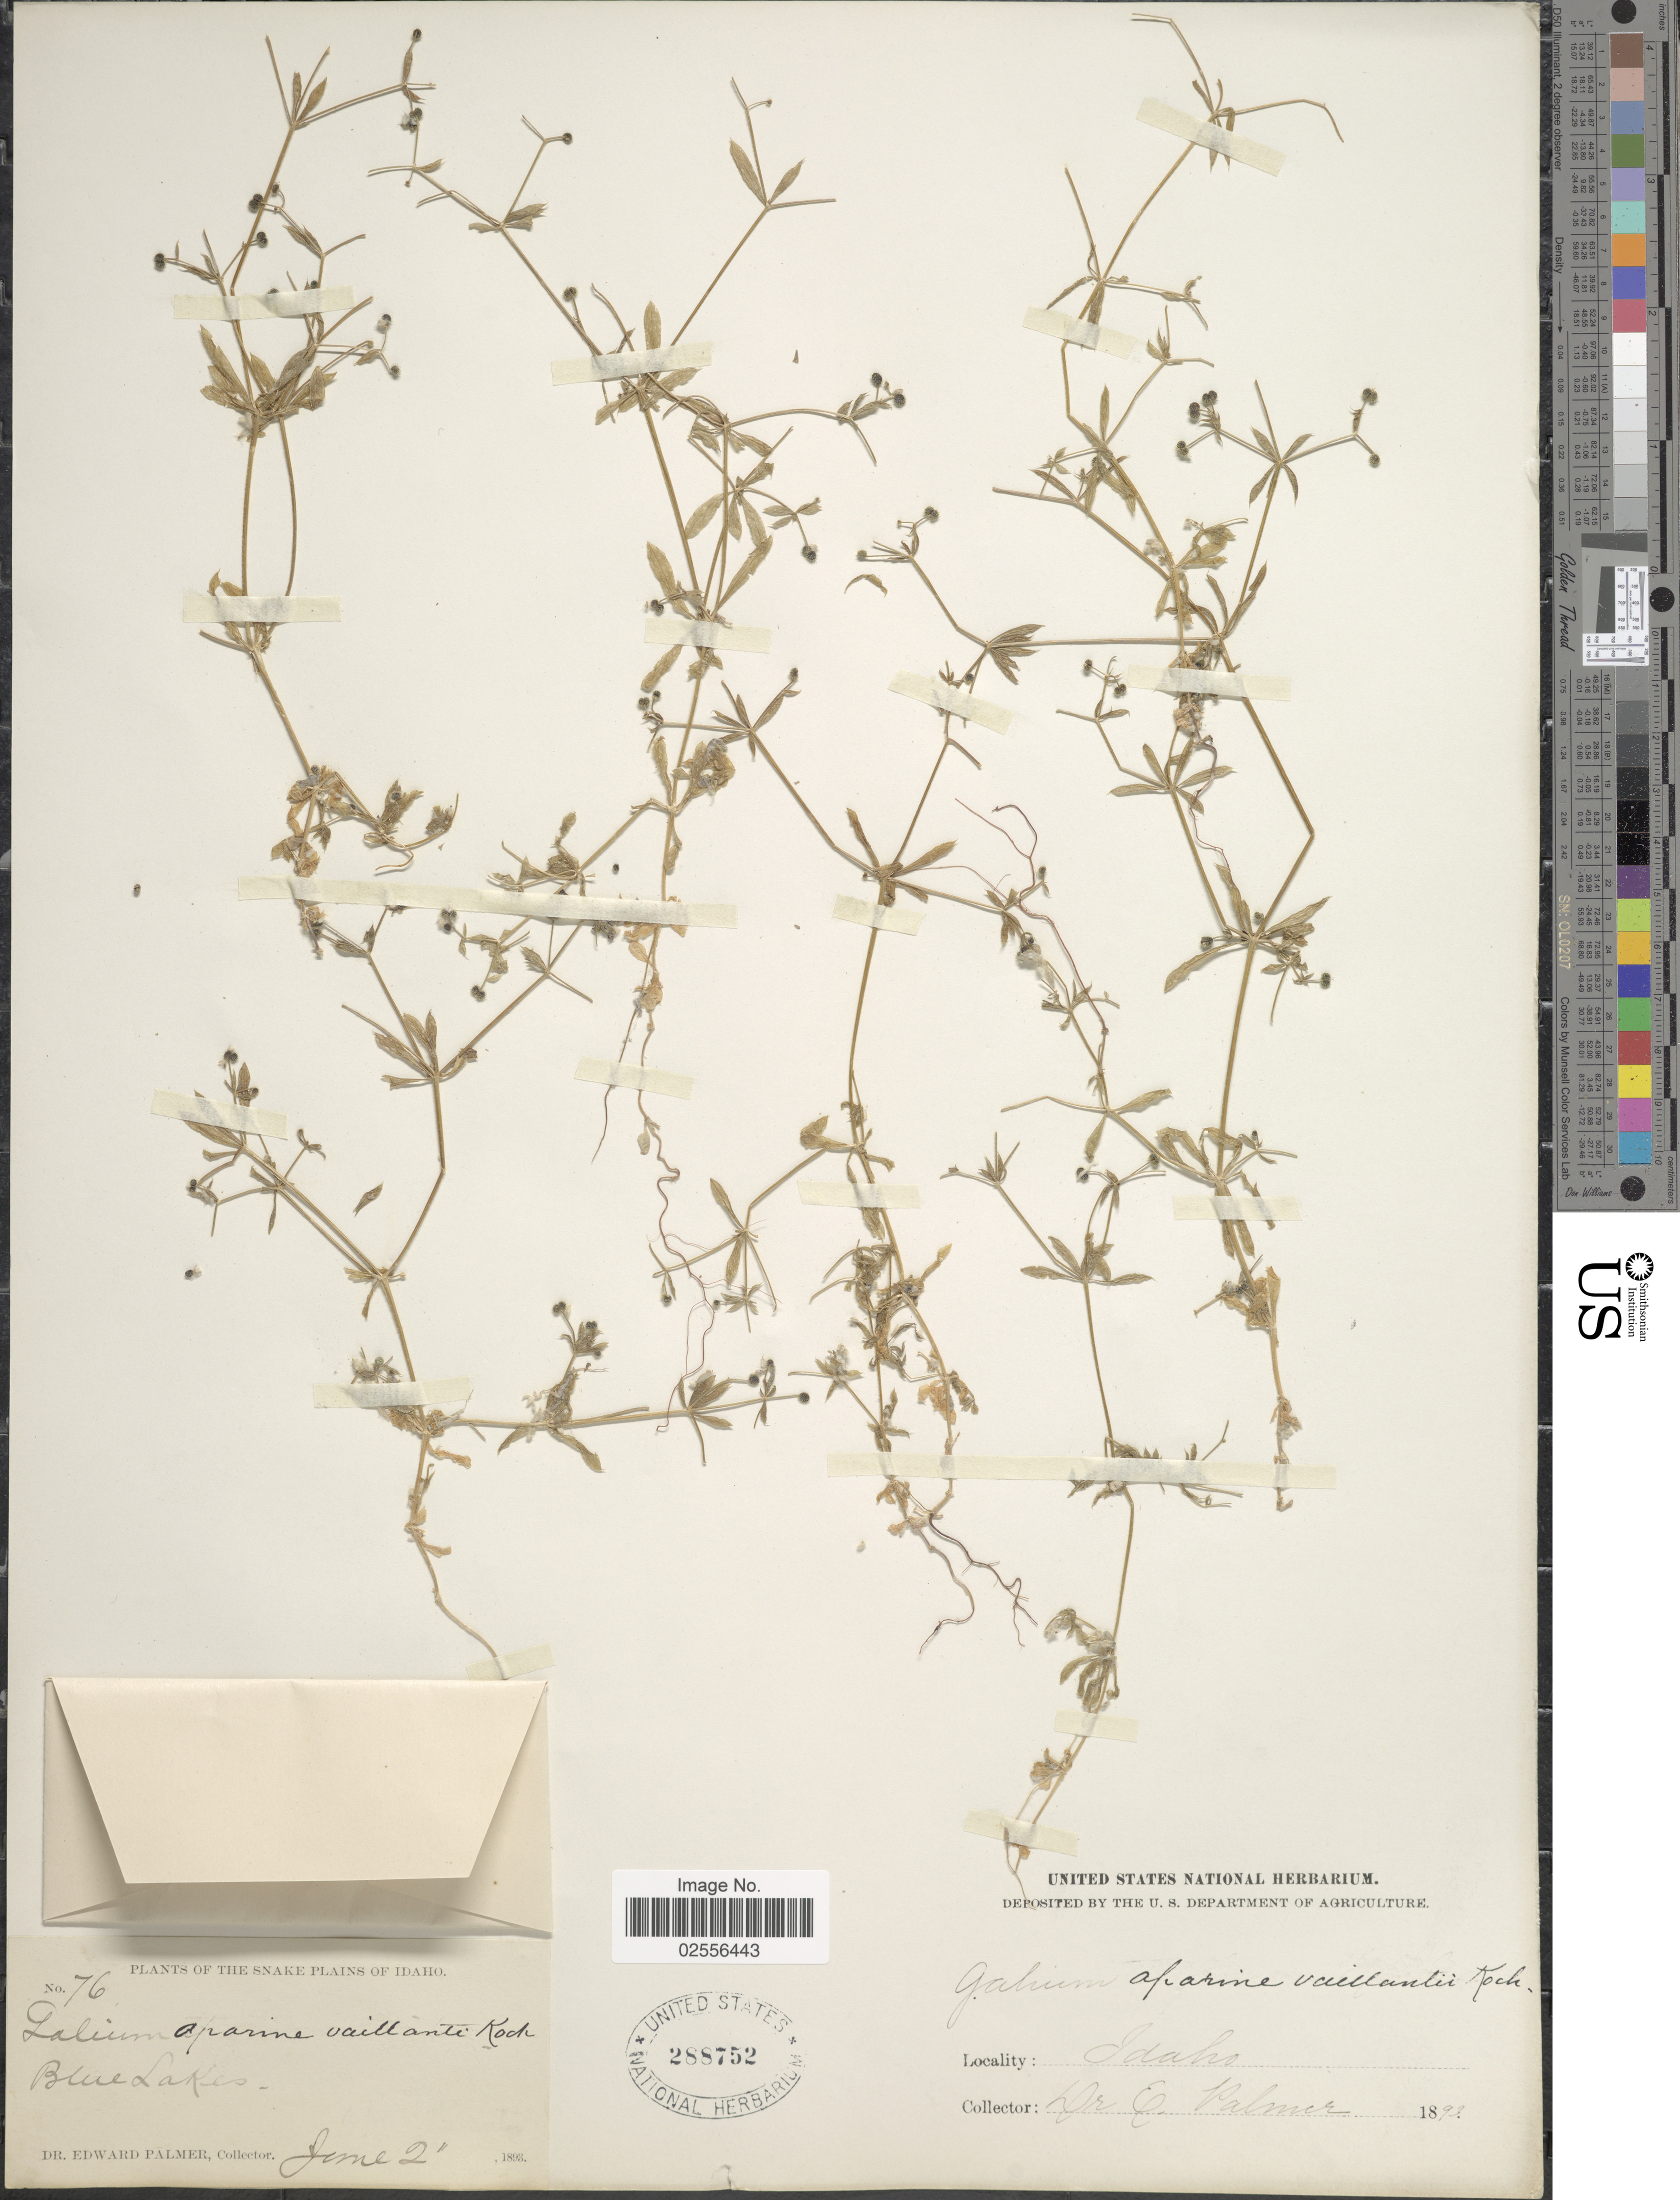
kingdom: Plantae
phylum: Tracheophyta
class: Magnoliopsida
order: Gentianales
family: Rubiaceae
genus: Galium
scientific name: Galium aparine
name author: L.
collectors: E. Palmer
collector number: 76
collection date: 1893-06-02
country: United States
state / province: Idaho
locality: The Snake Plains of Idaho, Blue Lakes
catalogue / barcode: US 288752